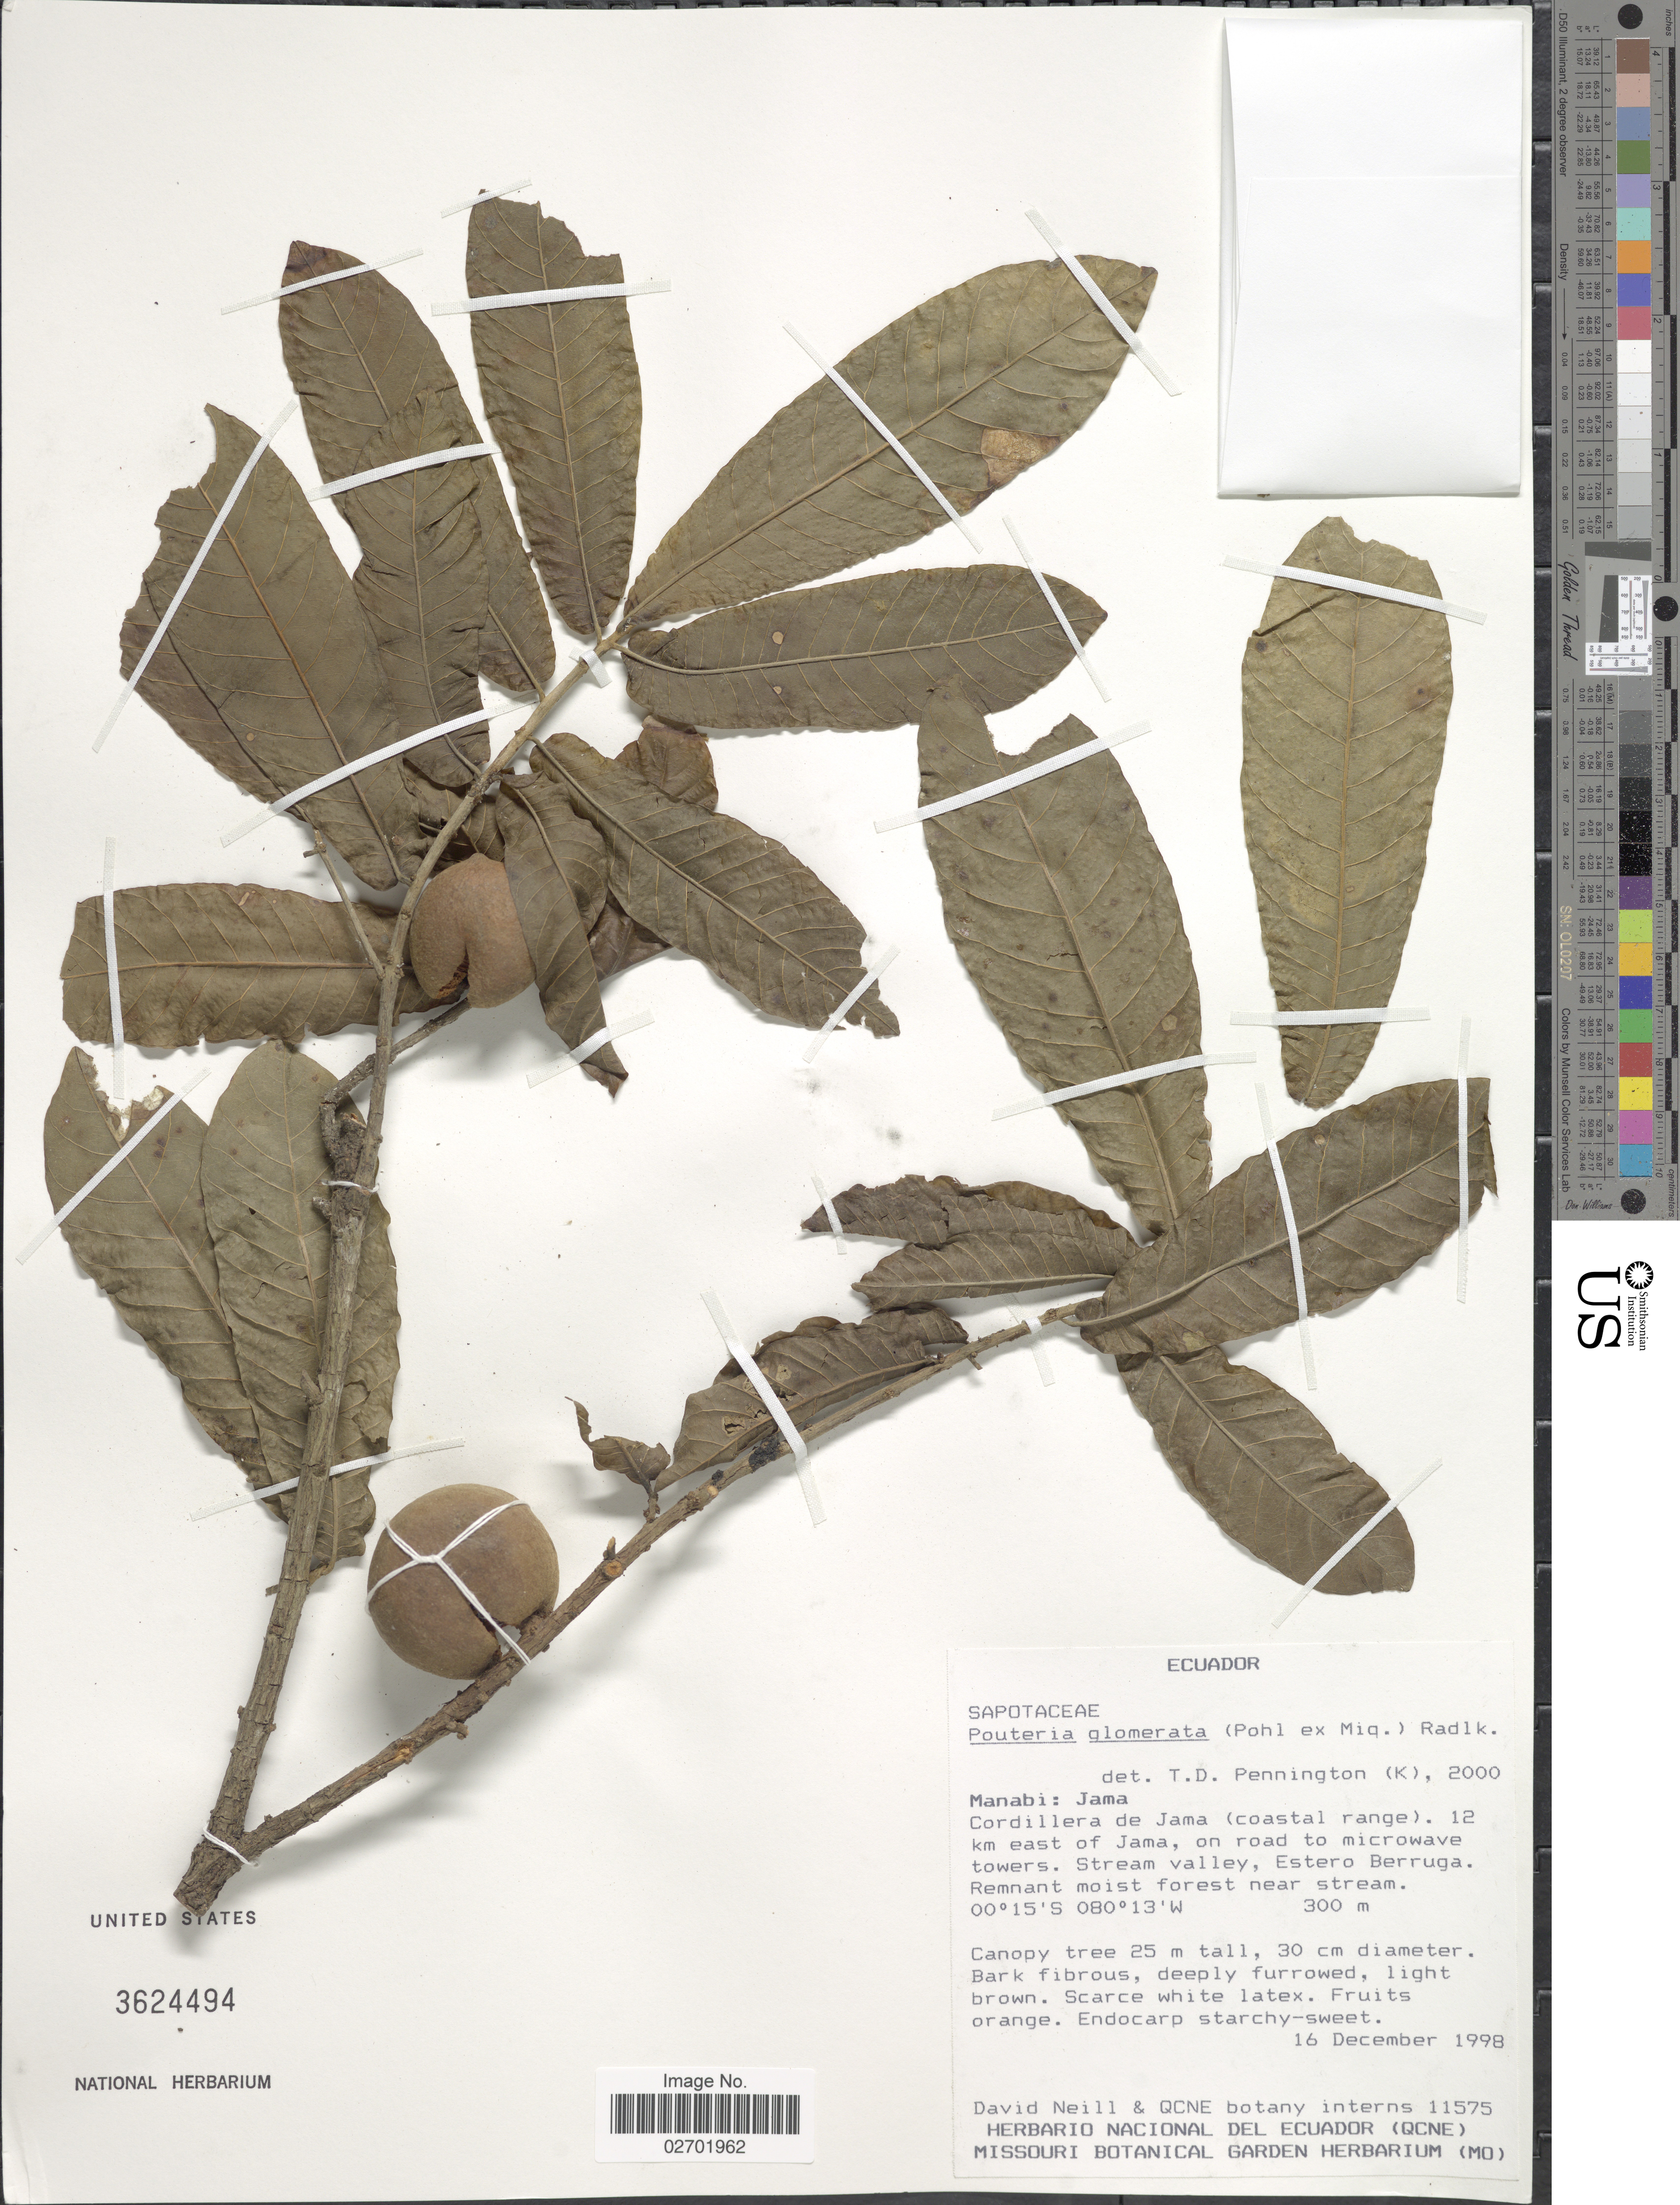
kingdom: Plantae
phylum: Tracheophyta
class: Magnoliopsida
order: Ericales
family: Sapotaceae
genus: Pouteria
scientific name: Pouteria glomerata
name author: (Miq.) Radlk.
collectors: D. Neill & QCNE botany interns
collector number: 11575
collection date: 1998-12-16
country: Ecuador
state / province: Manabí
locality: Jama, Cordillera de Jama (coastal range). 12 km east of Jama, on road to microwave towers. Stream valley, Estero Berruga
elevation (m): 300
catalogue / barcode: US 3624494